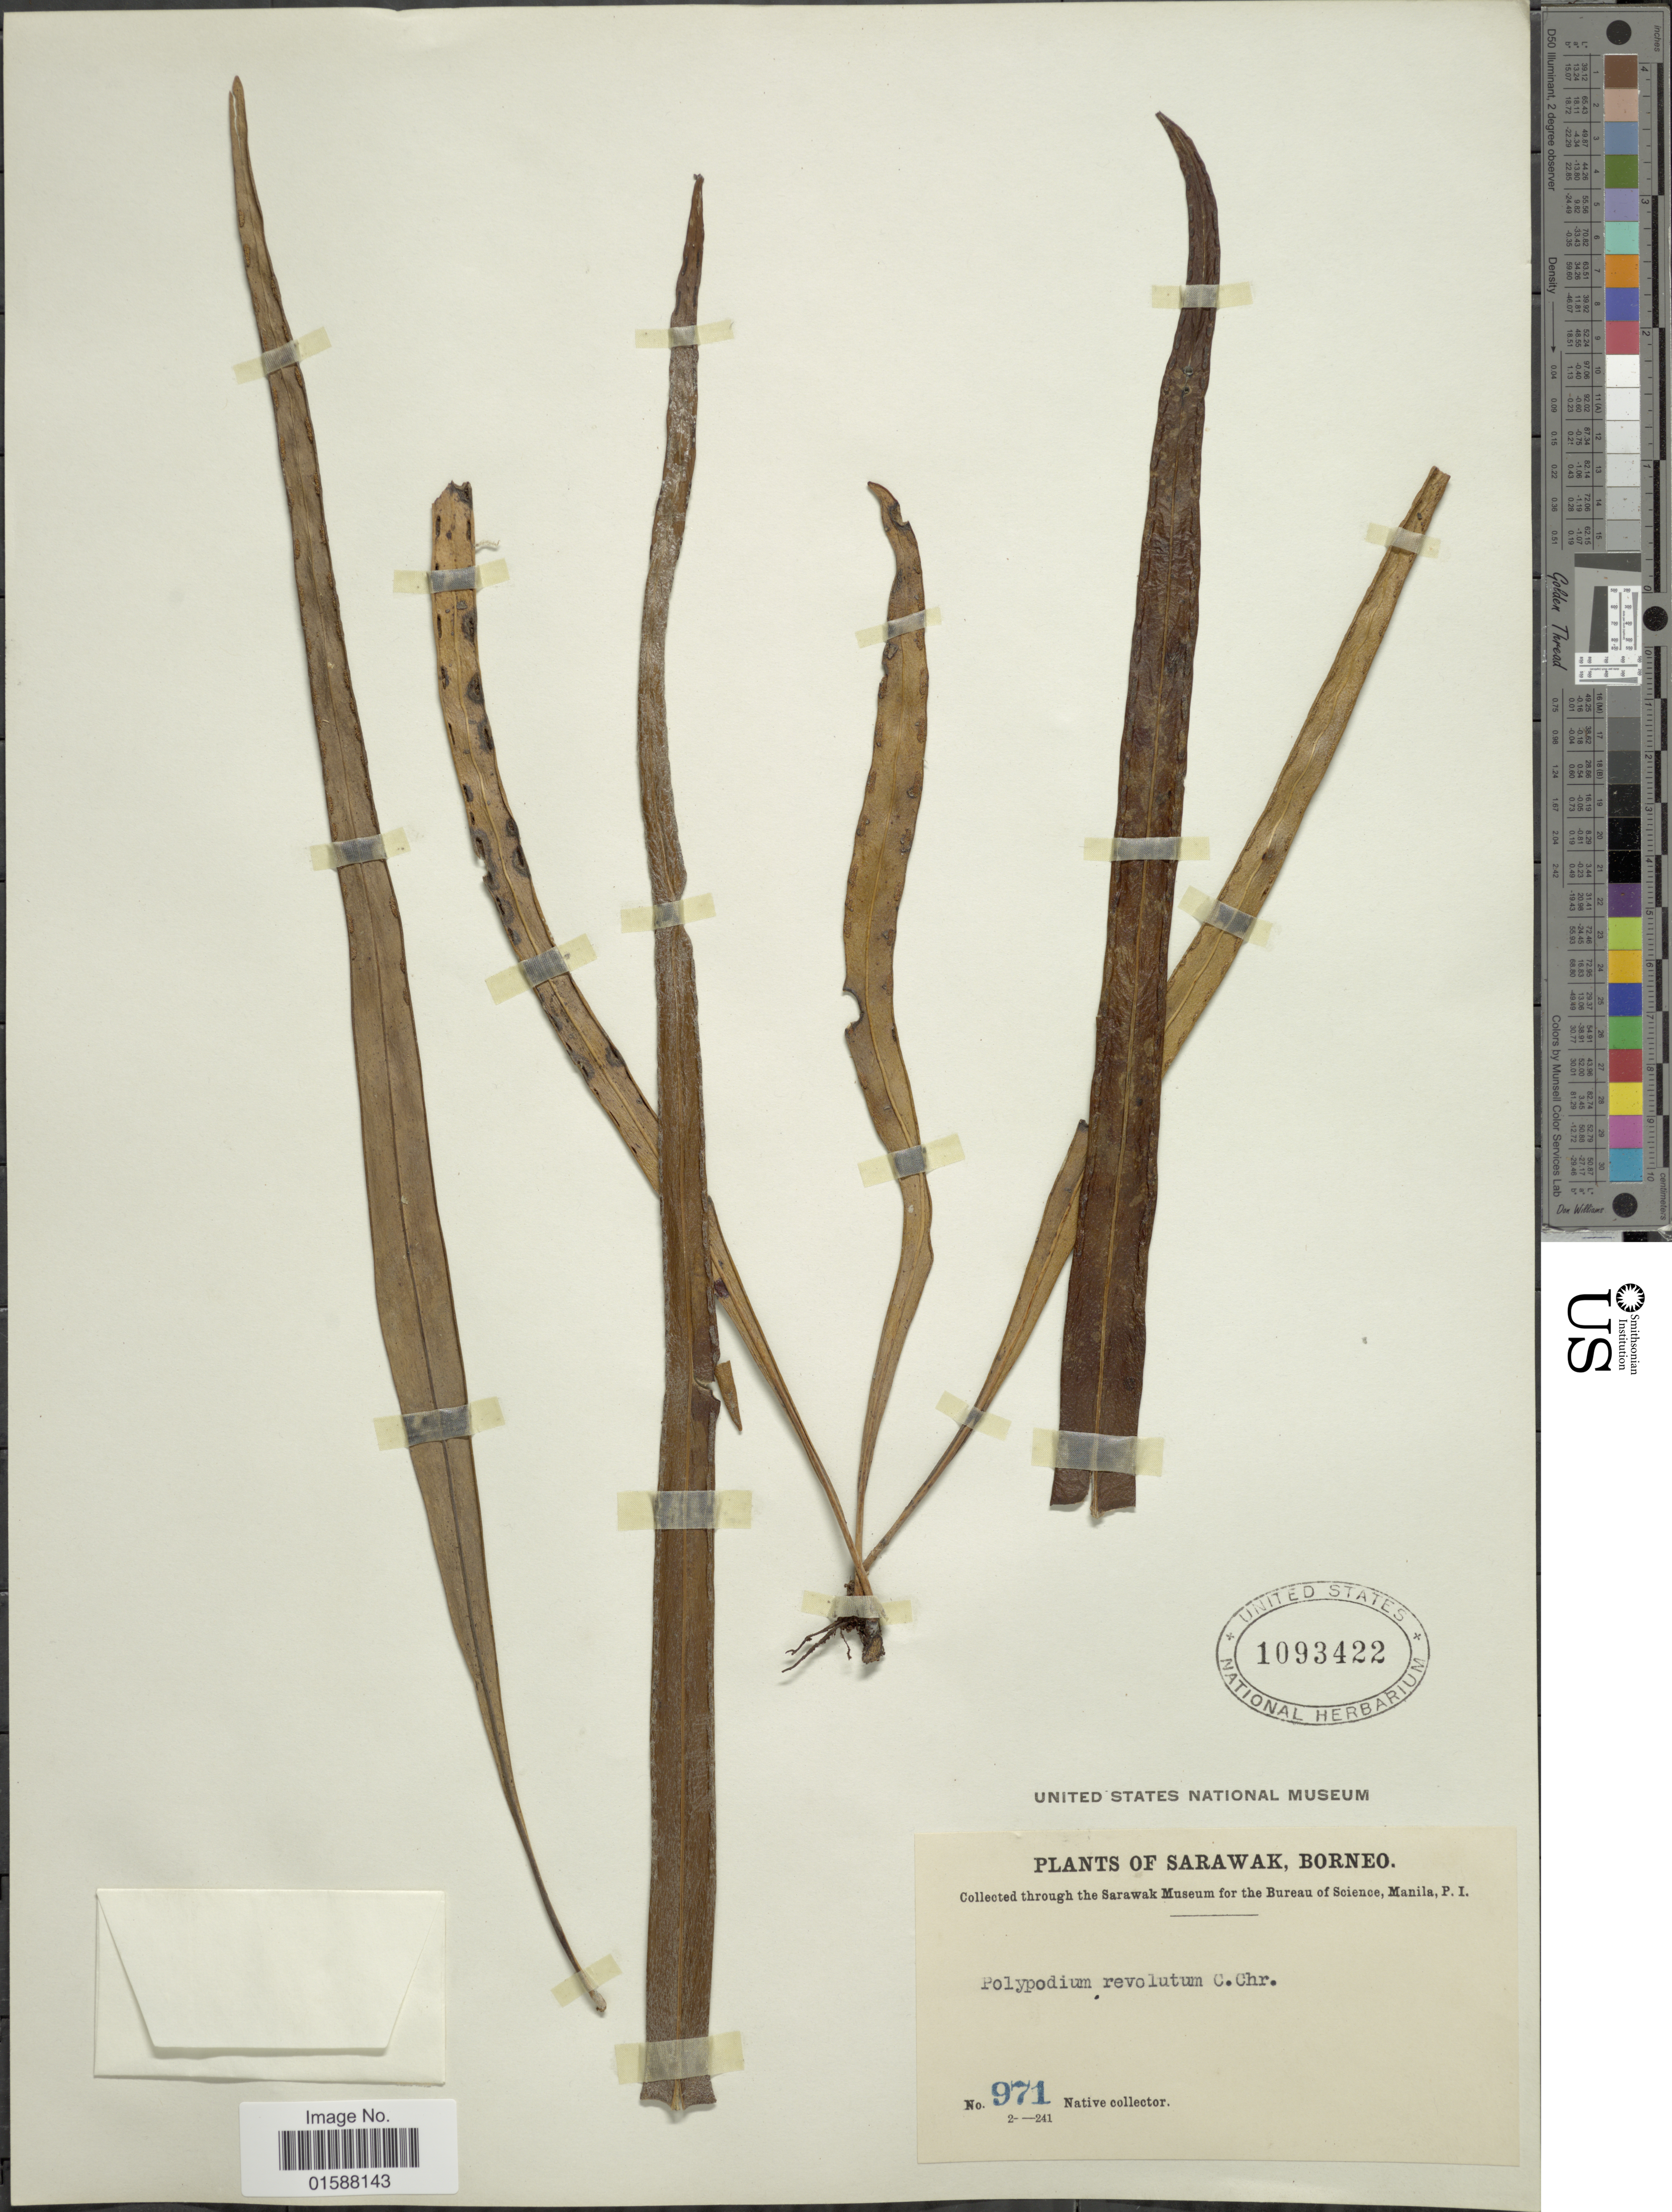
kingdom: Plantae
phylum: Tracheophyta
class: Polypodiopsida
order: Polypodiales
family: Polypodiaceae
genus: Lepisorus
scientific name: Lepisorus longifolius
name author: (Blume) Holttum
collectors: Native collector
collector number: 971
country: Malaysia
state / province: Sarawak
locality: Borneo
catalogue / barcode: US 1093422